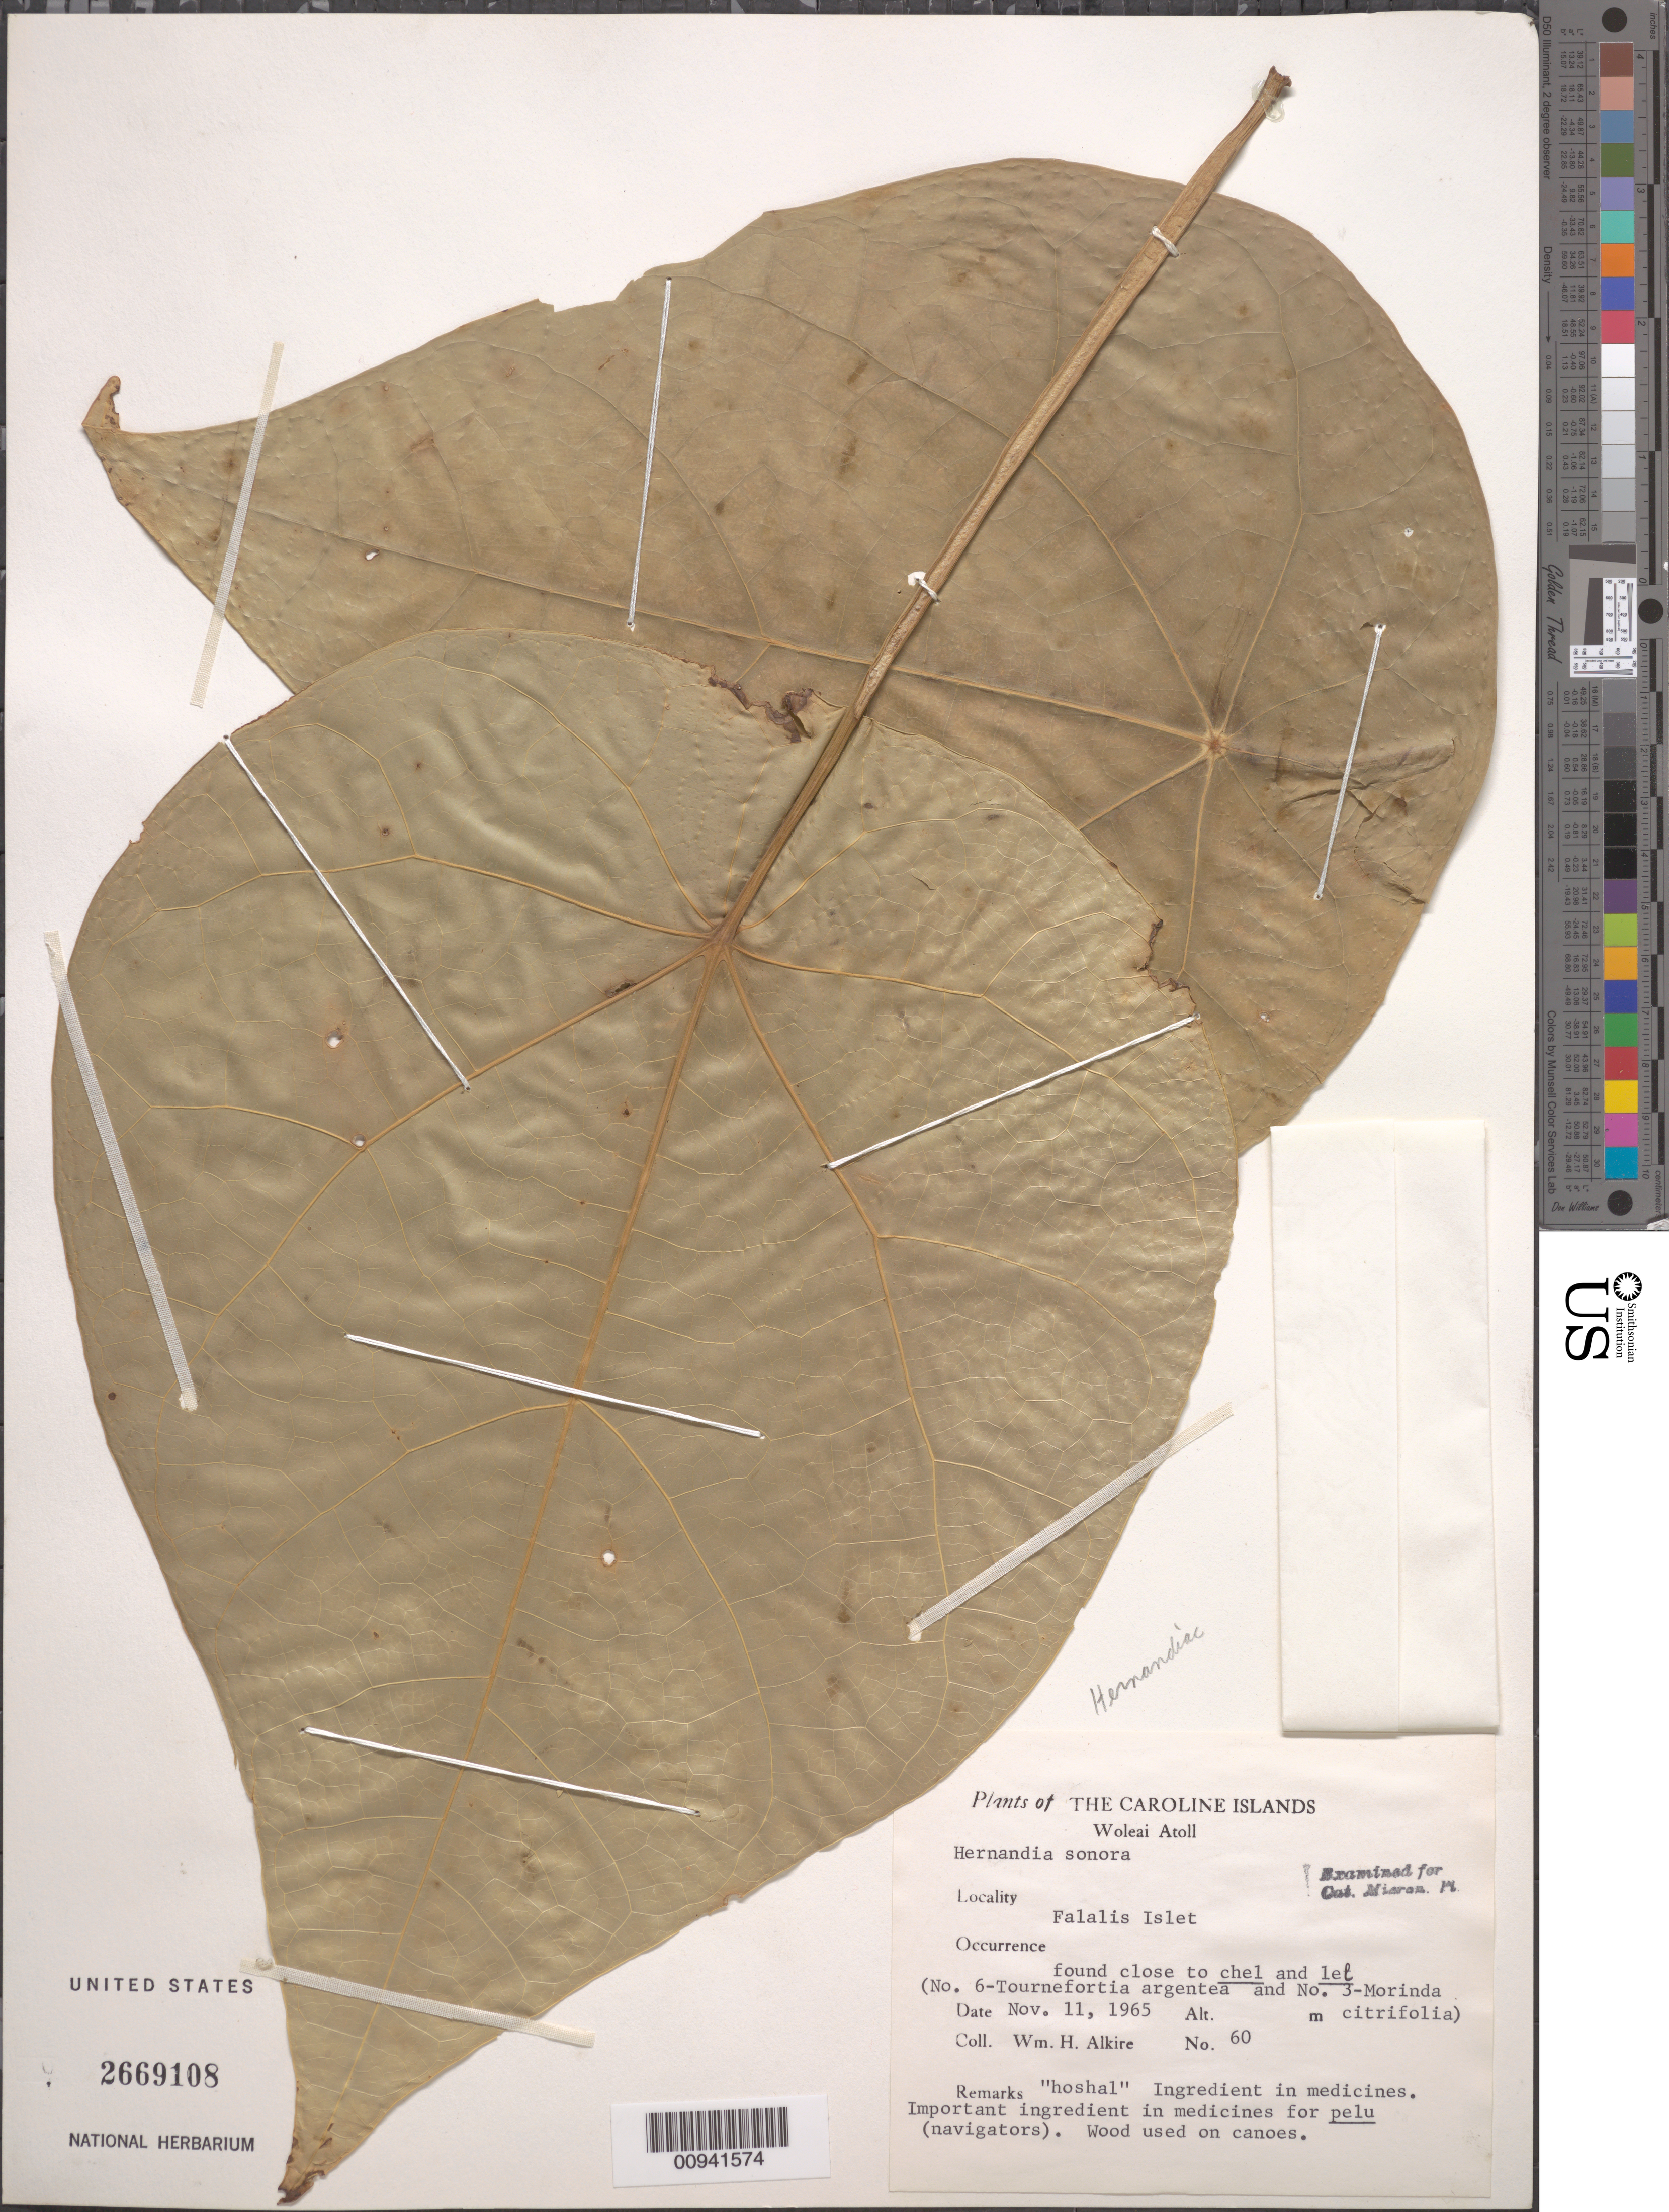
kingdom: Plantae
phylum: Tracheophyta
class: Magnoliopsida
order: Laurales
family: Hernandiaceae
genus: Hernandia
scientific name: Hernandia nymphaeifolia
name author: (C. Presl) Kubitzki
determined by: Strong, M. T., (US), Smithsonian Institution - National Museum of Natural History (UNITED STATES)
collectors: W. Alkire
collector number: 60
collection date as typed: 11 Nov 1965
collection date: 1965-11-11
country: Micronesia, Federated States of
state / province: Yap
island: Woleai Atoll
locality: Falais Islets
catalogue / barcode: US 2669108